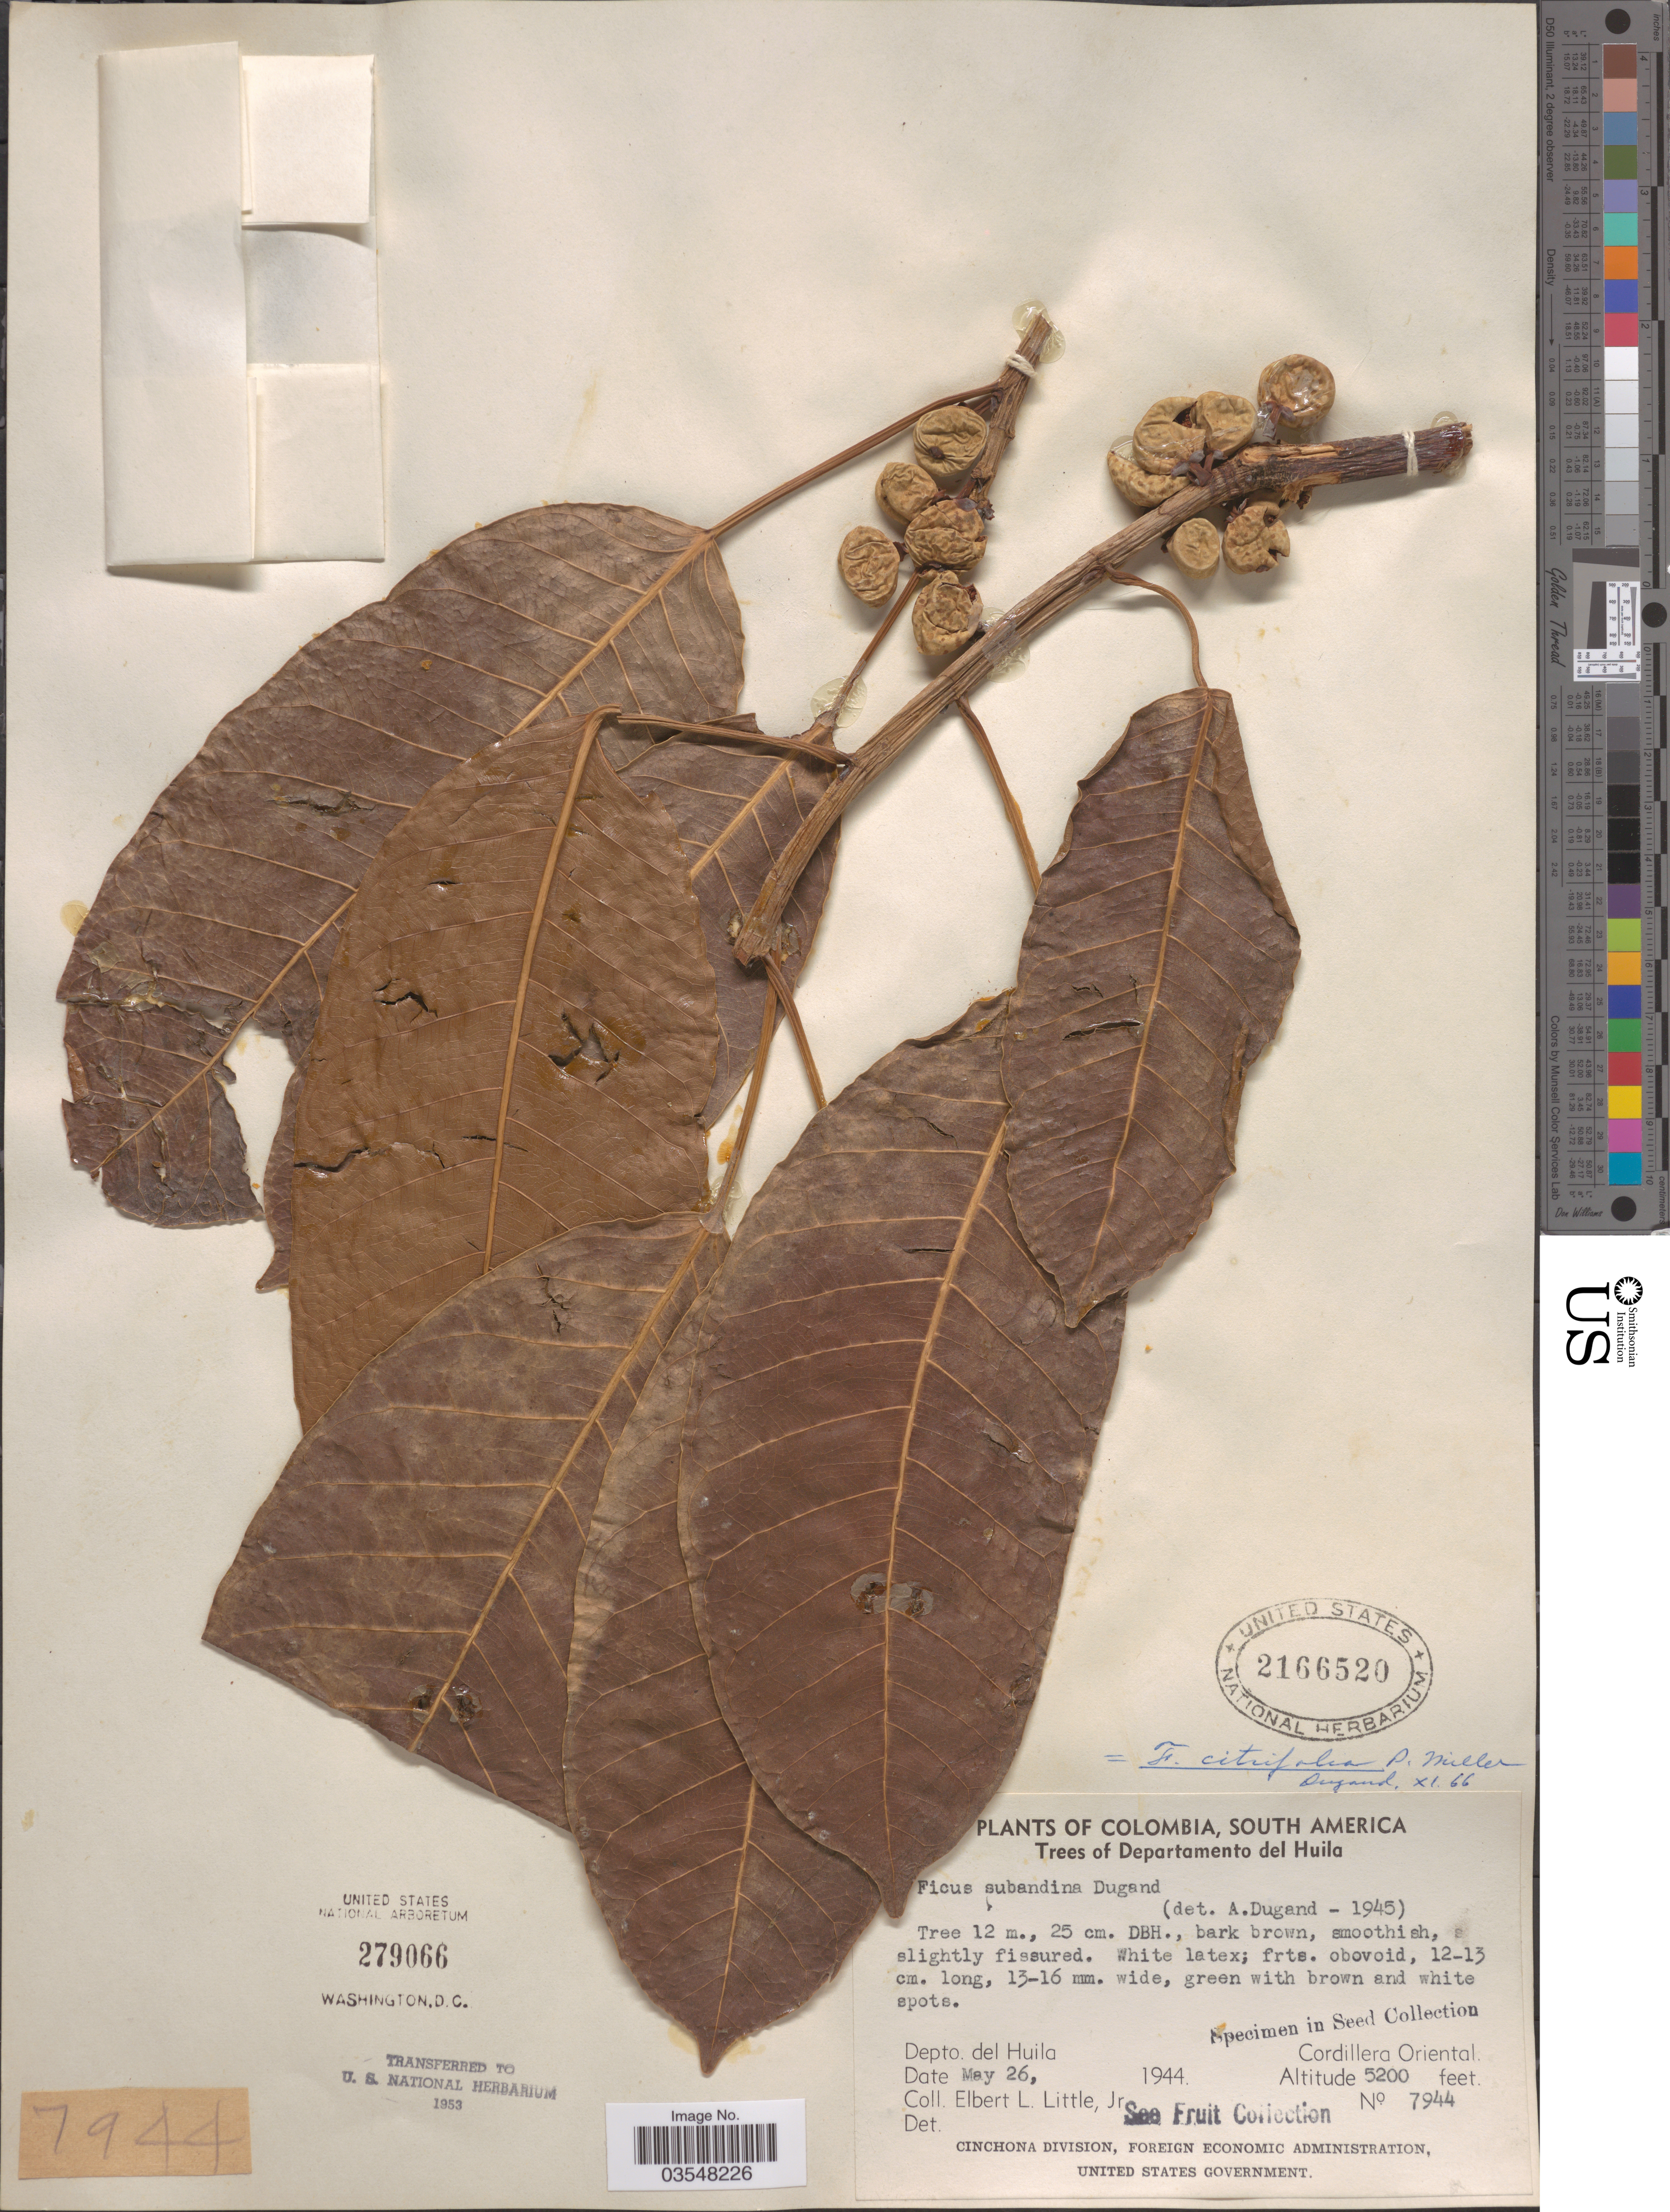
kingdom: Plantae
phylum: Tracheophyta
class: Magnoliopsida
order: Rosales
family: Moraceae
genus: Ficus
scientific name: Ficus citrifolia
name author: Mill.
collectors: E. L. Little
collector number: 7944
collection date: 1944-05-26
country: Colombia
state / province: Huila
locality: Departamento del Huila. Cordillera Oriental.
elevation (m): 1585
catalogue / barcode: US 2166520